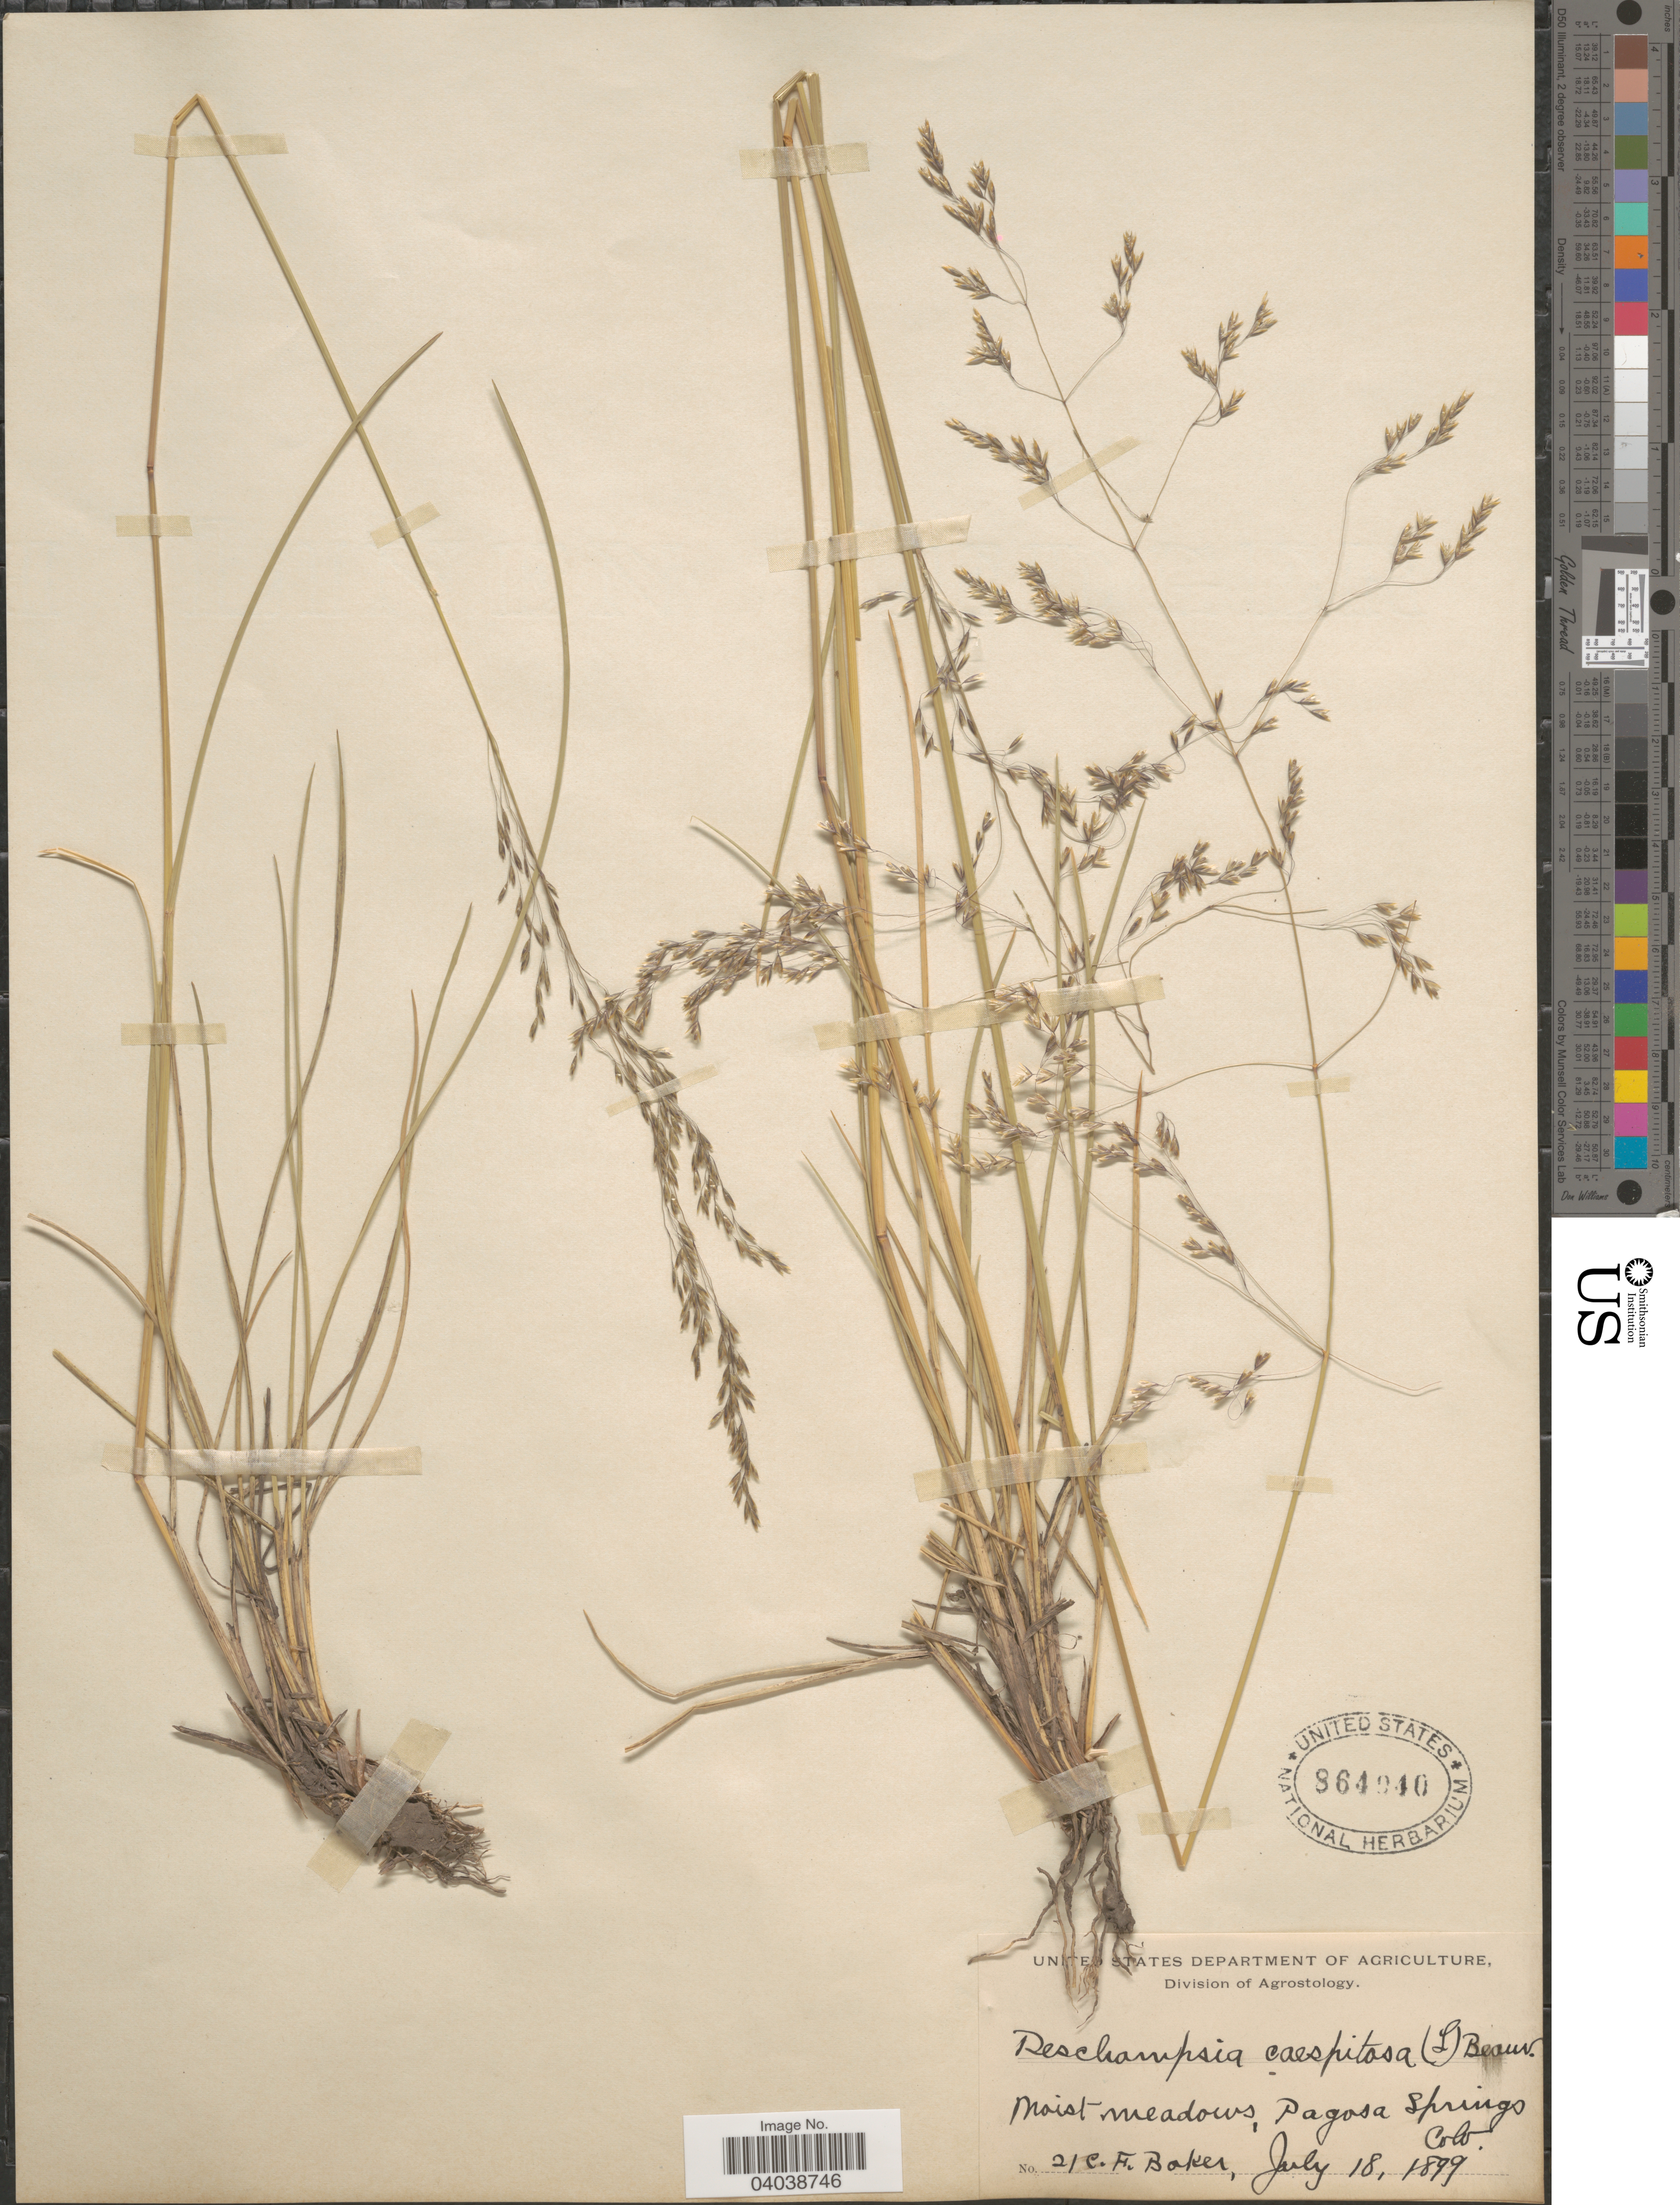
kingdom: Plantae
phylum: Tracheophyta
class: Liliopsida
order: Poales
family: Poaceae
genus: Deschampsia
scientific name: Deschampsia cespitosa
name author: (L.) P. Beauv.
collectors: C. F. Baker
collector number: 21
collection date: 1899-07-18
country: United States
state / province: Colorado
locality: Pagosa Springs.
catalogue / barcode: US 864940